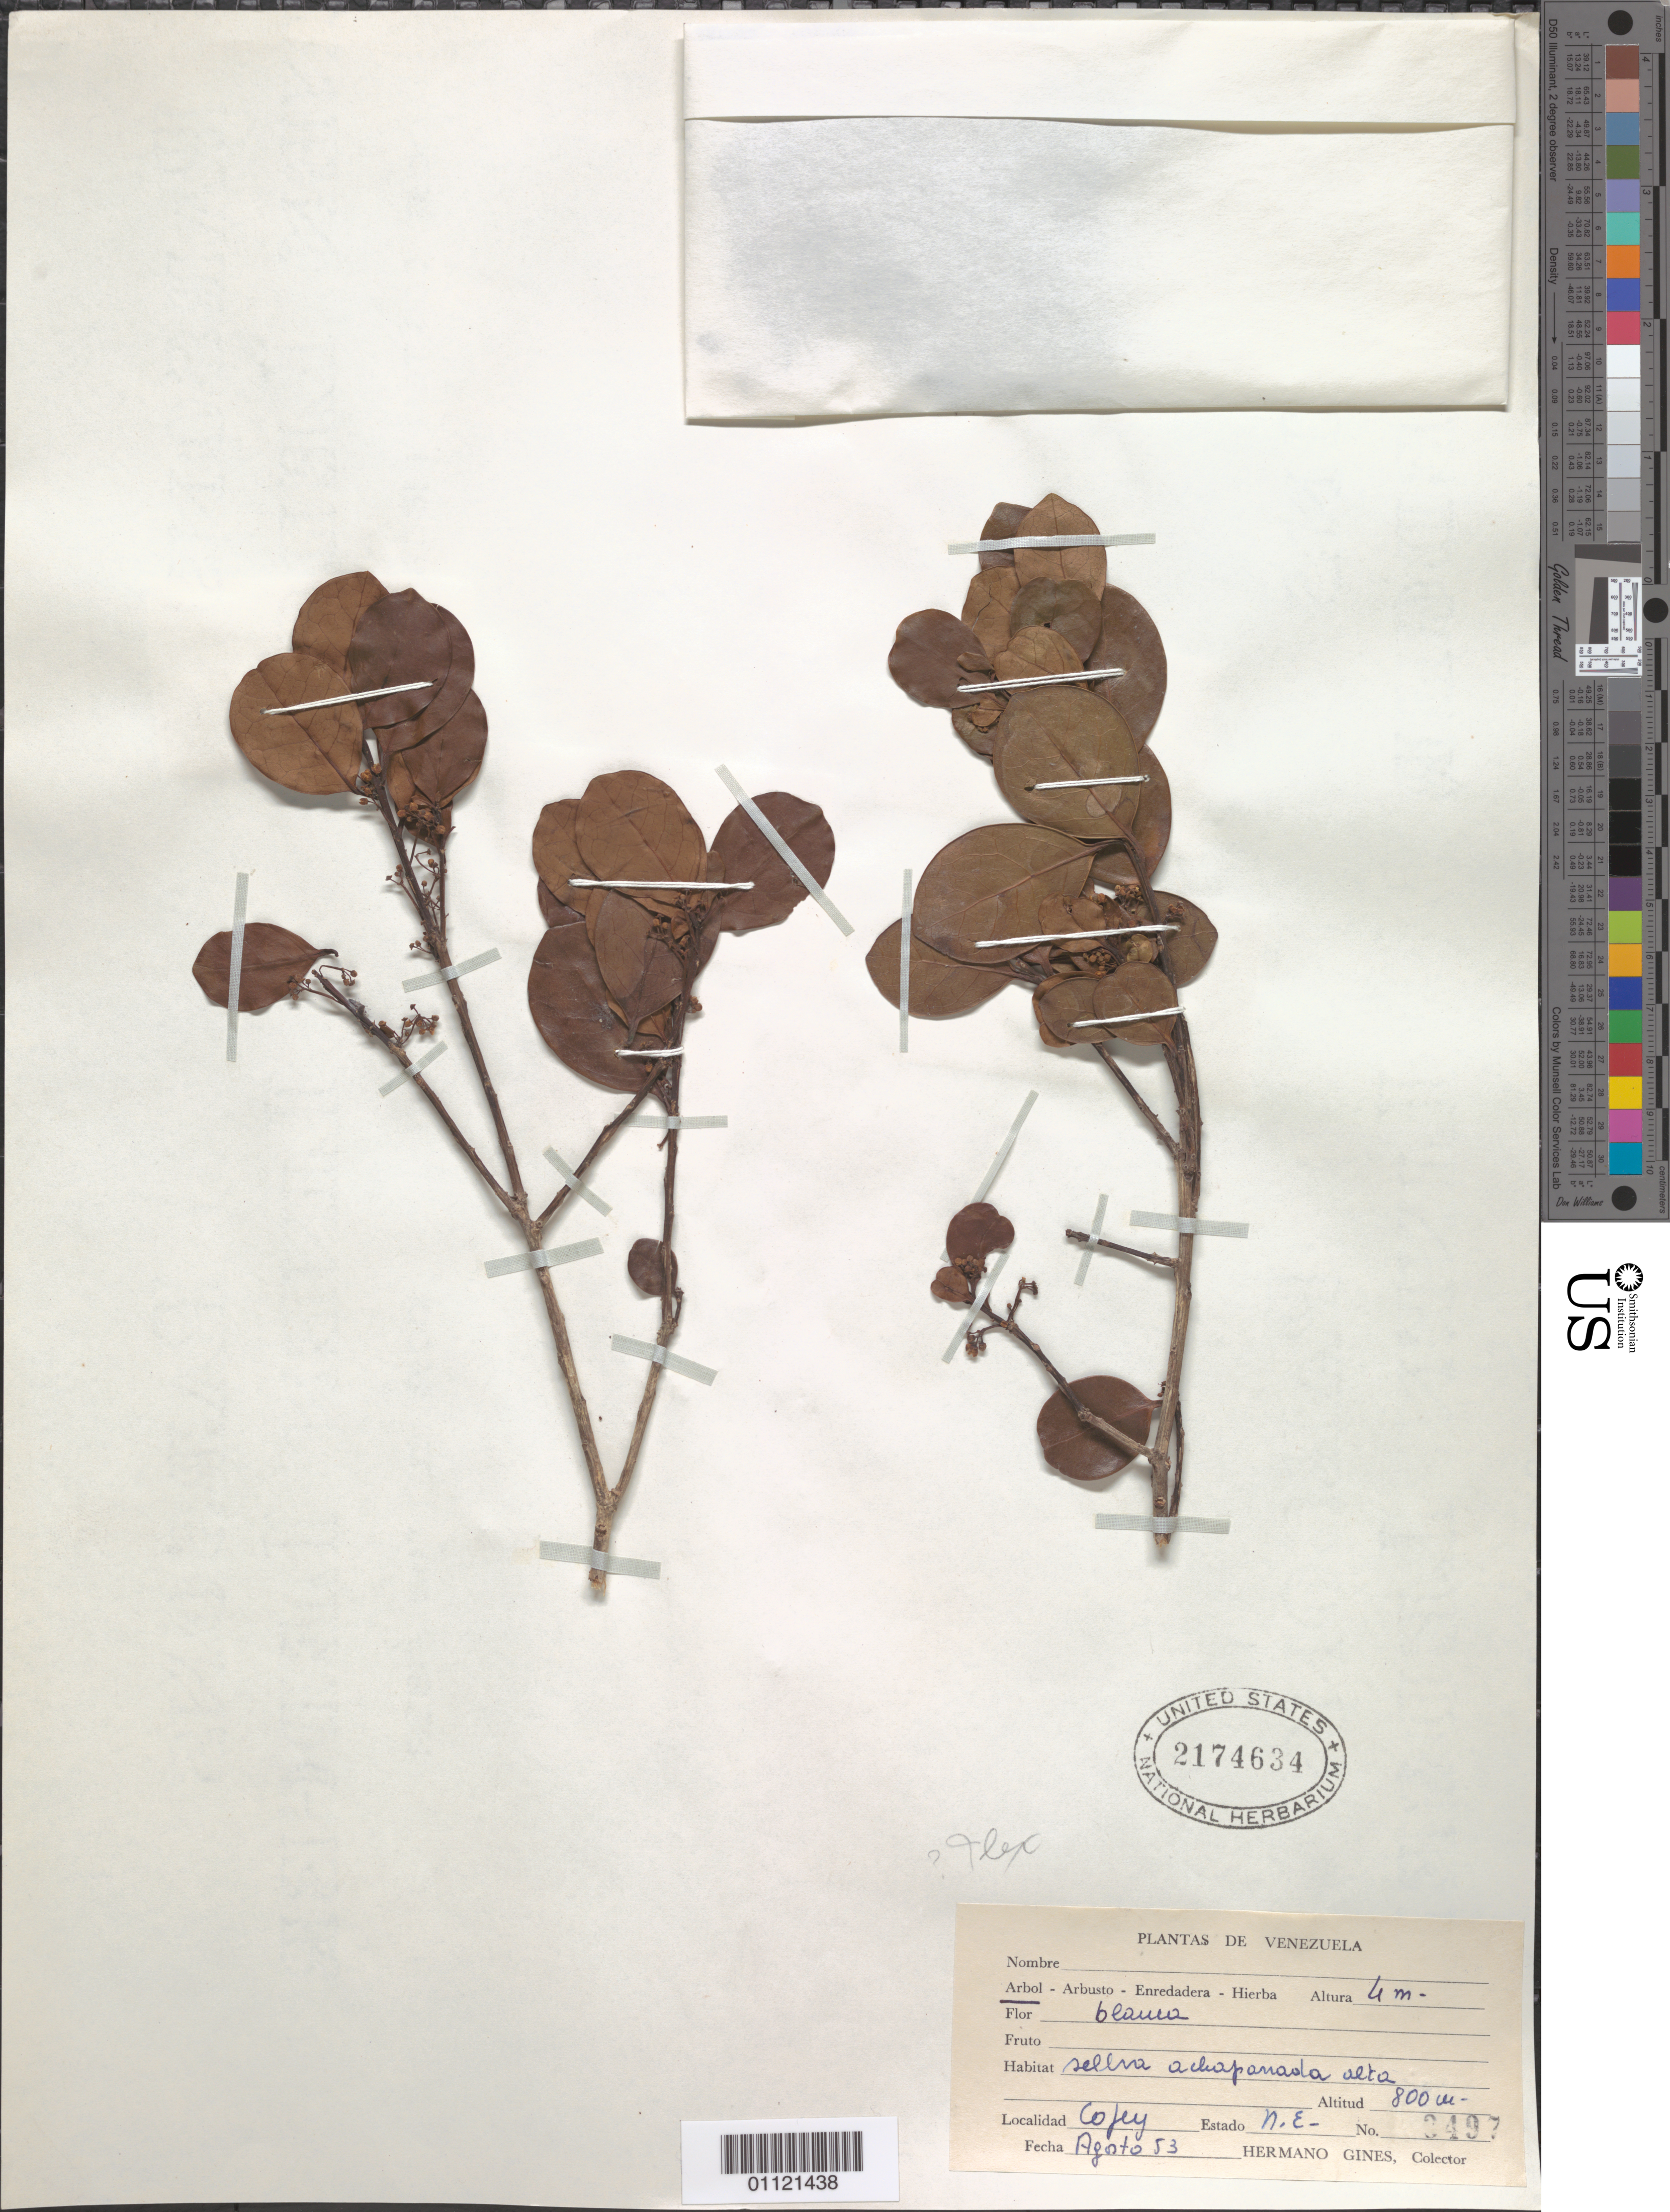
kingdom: Plantae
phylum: Tracheophyta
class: Magnoliopsida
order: Aquifoliales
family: Aquifoliaceae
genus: Ilex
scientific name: Ilex sideroxyloides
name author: (Sw.) Griseb.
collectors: Bro. Gines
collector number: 3497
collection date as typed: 01 Aug 1953 to 31 Aug 1953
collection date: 1953-08-01/1953-08-31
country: Venezuela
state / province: Nueva Esparta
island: Margarita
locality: Copey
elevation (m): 800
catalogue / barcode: US 2174634